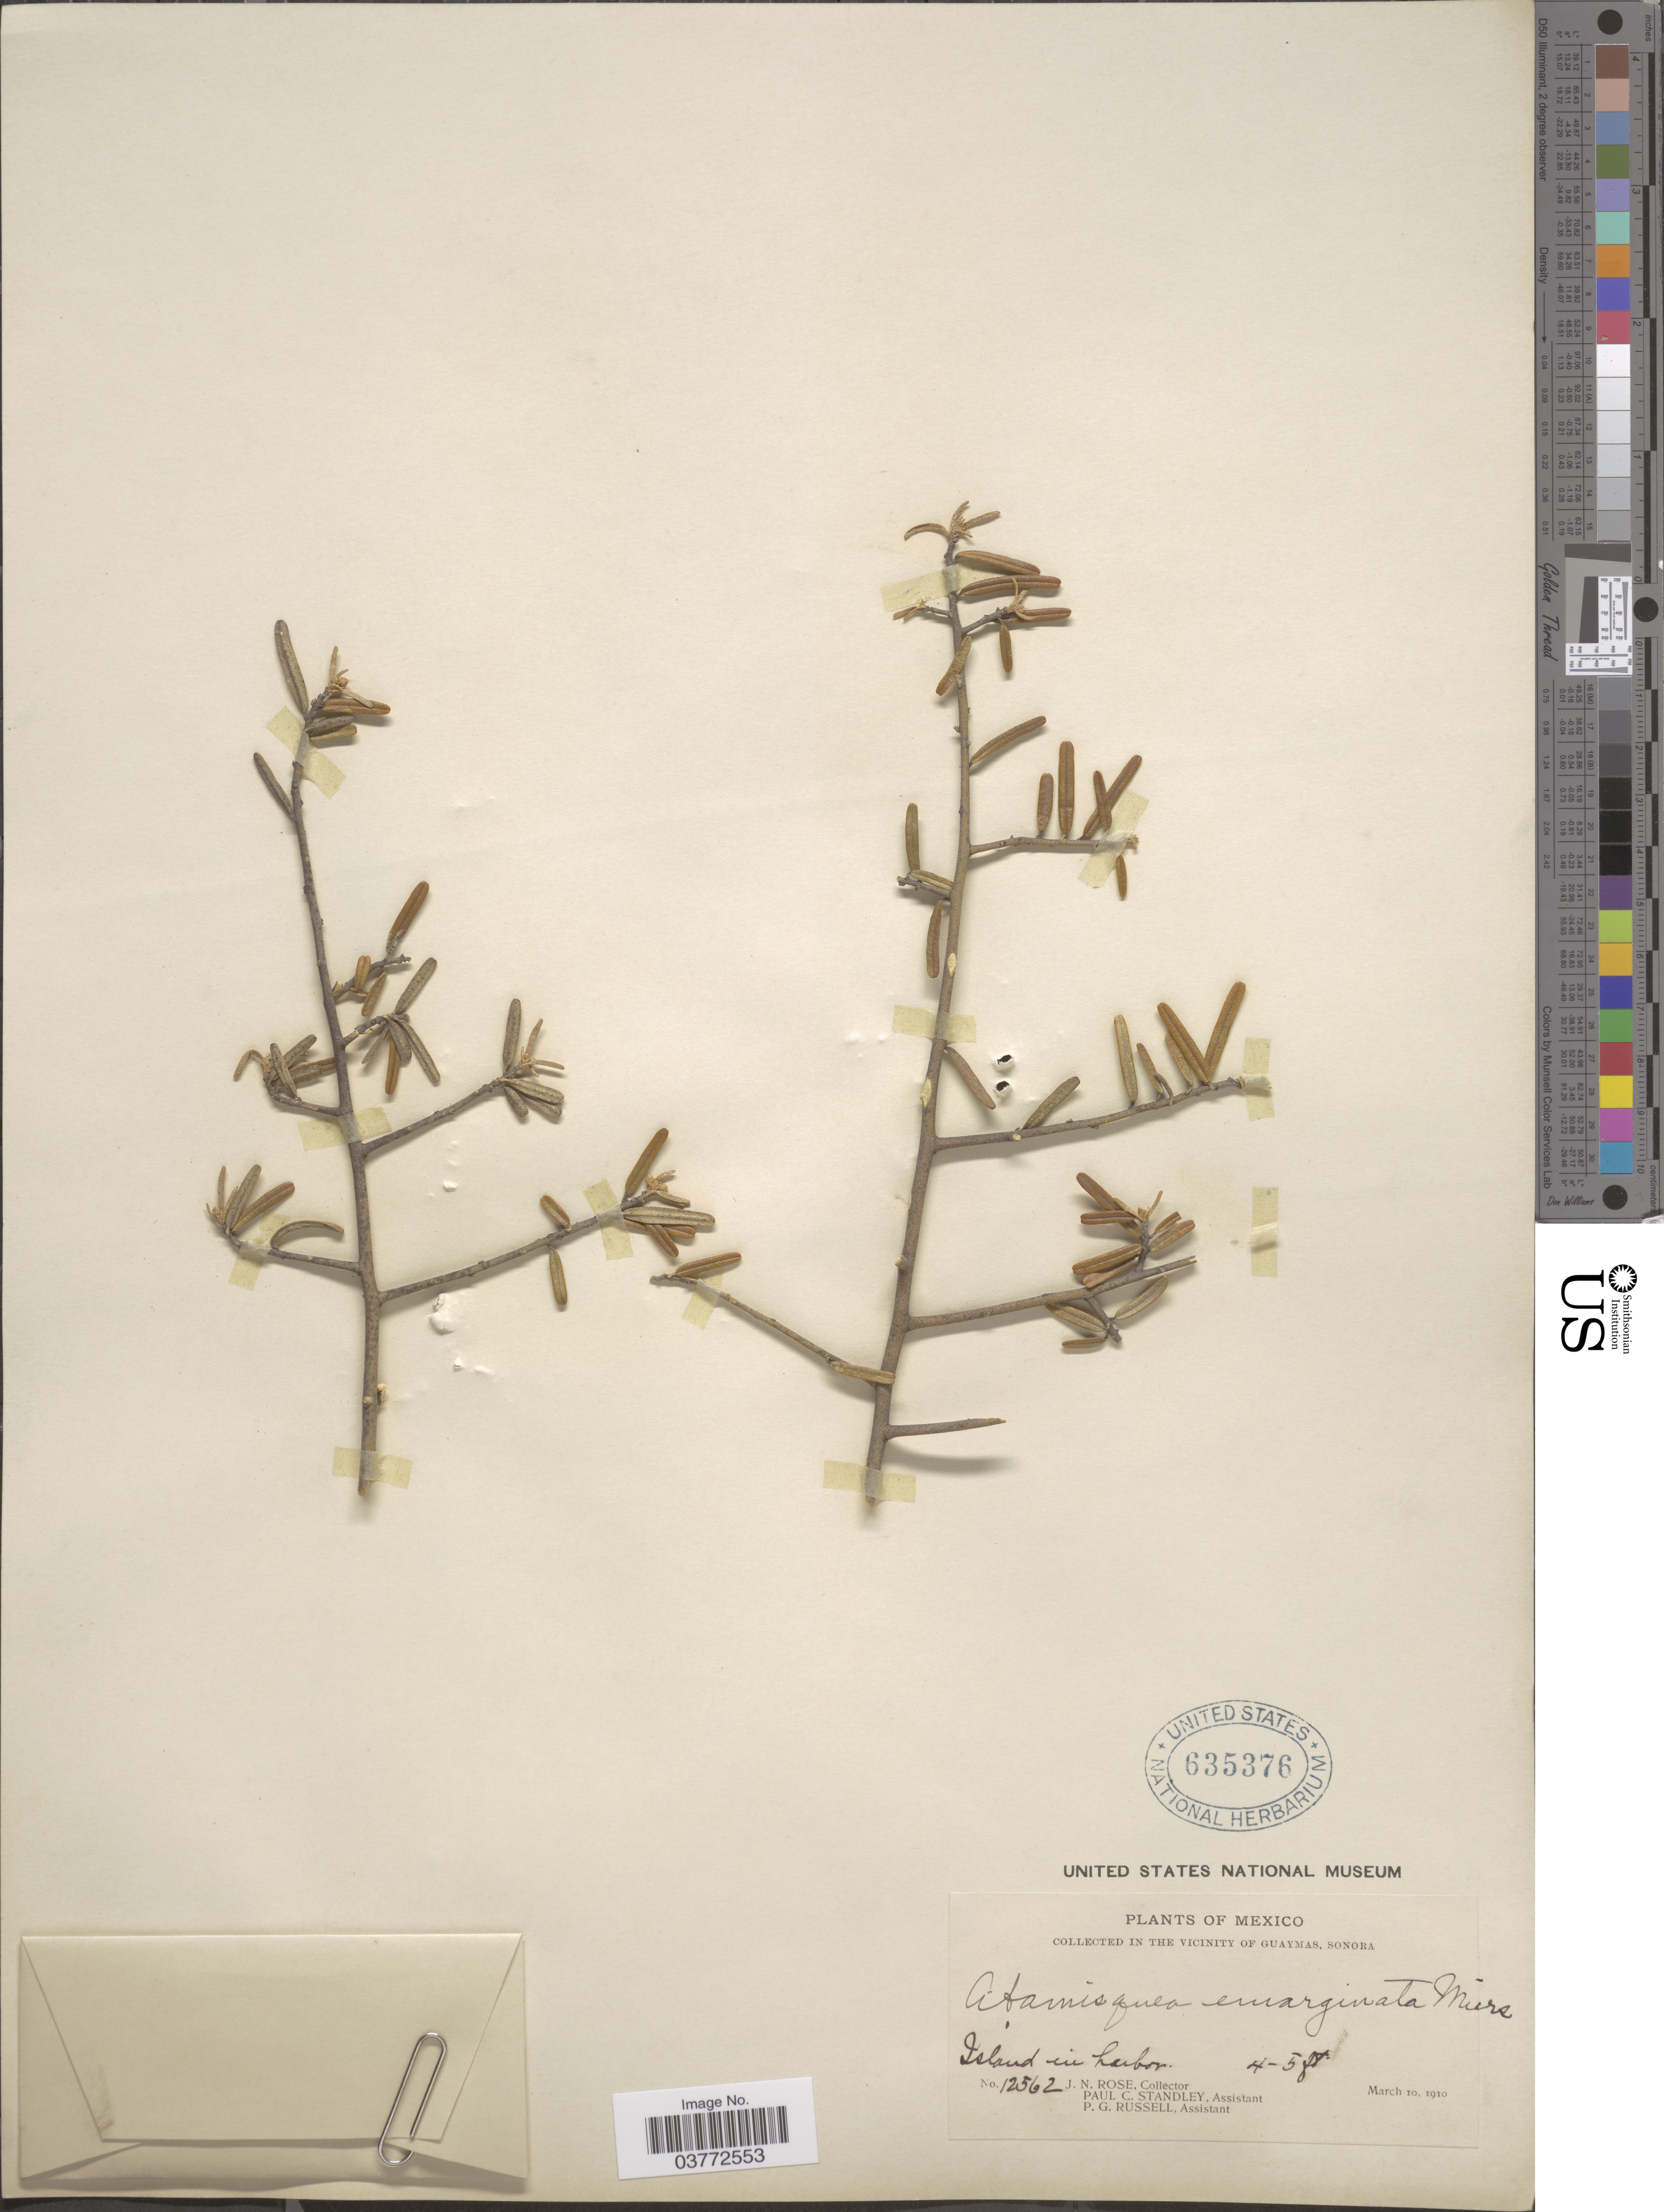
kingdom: Plantae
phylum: Tracheophyta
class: Magnoliopsida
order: Brassicales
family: Capparaceae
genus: Atamisquea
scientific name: Atamisquea emarginata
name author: Miers ex Hook. & Arn.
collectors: J. N. Rose, P. C. Standley & P. G. Russell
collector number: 12562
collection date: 1910-03-10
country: Mexico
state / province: Sonora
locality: In the vicinity of Guaymas. Island in harbor.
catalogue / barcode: US 635376